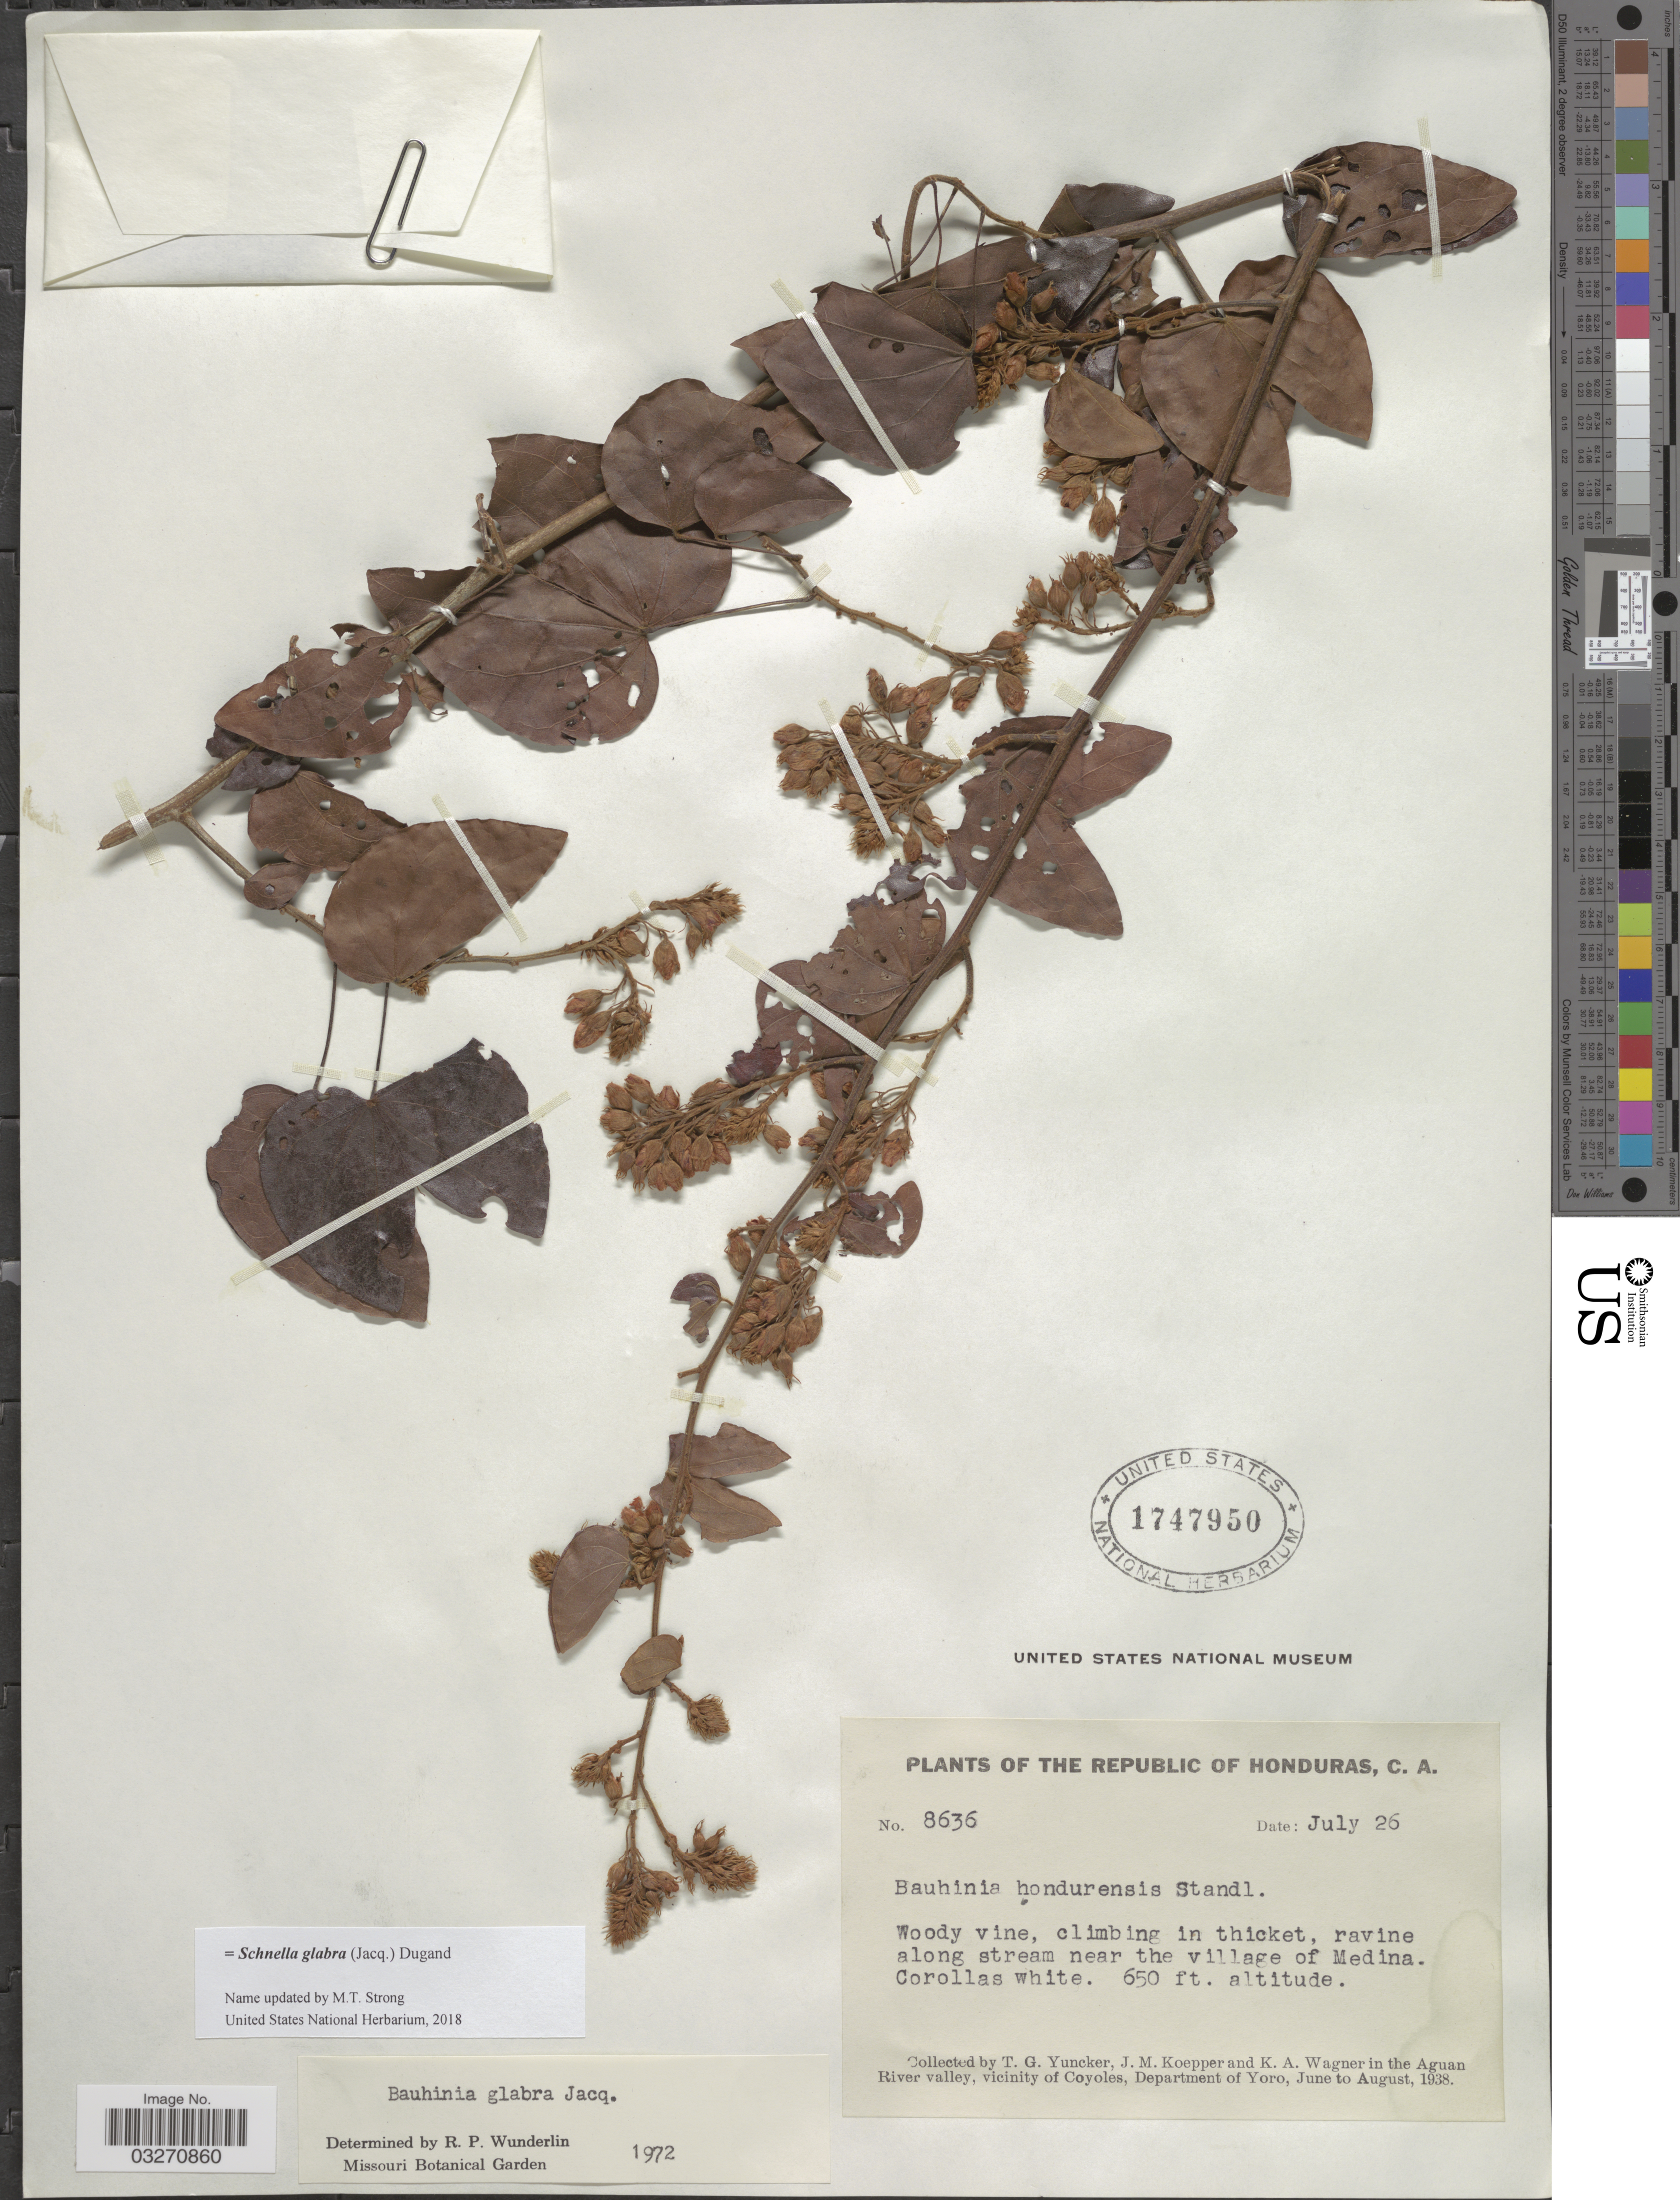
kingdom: Plantae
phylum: Tracheophyta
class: Magnoliopsida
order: Fabales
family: Fabaceae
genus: Schnella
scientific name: Schnella glabra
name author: (Jacq.) Dugand G.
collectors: T. G. Yuncker, J. M. Koepper & K. A. Wagner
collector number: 8636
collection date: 1938-07-26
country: Honduras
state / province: Yoro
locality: Near the village of Medina. Aguan River valley, vicinity of Coyoles, Department of Yoro.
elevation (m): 198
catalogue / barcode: US 1747950